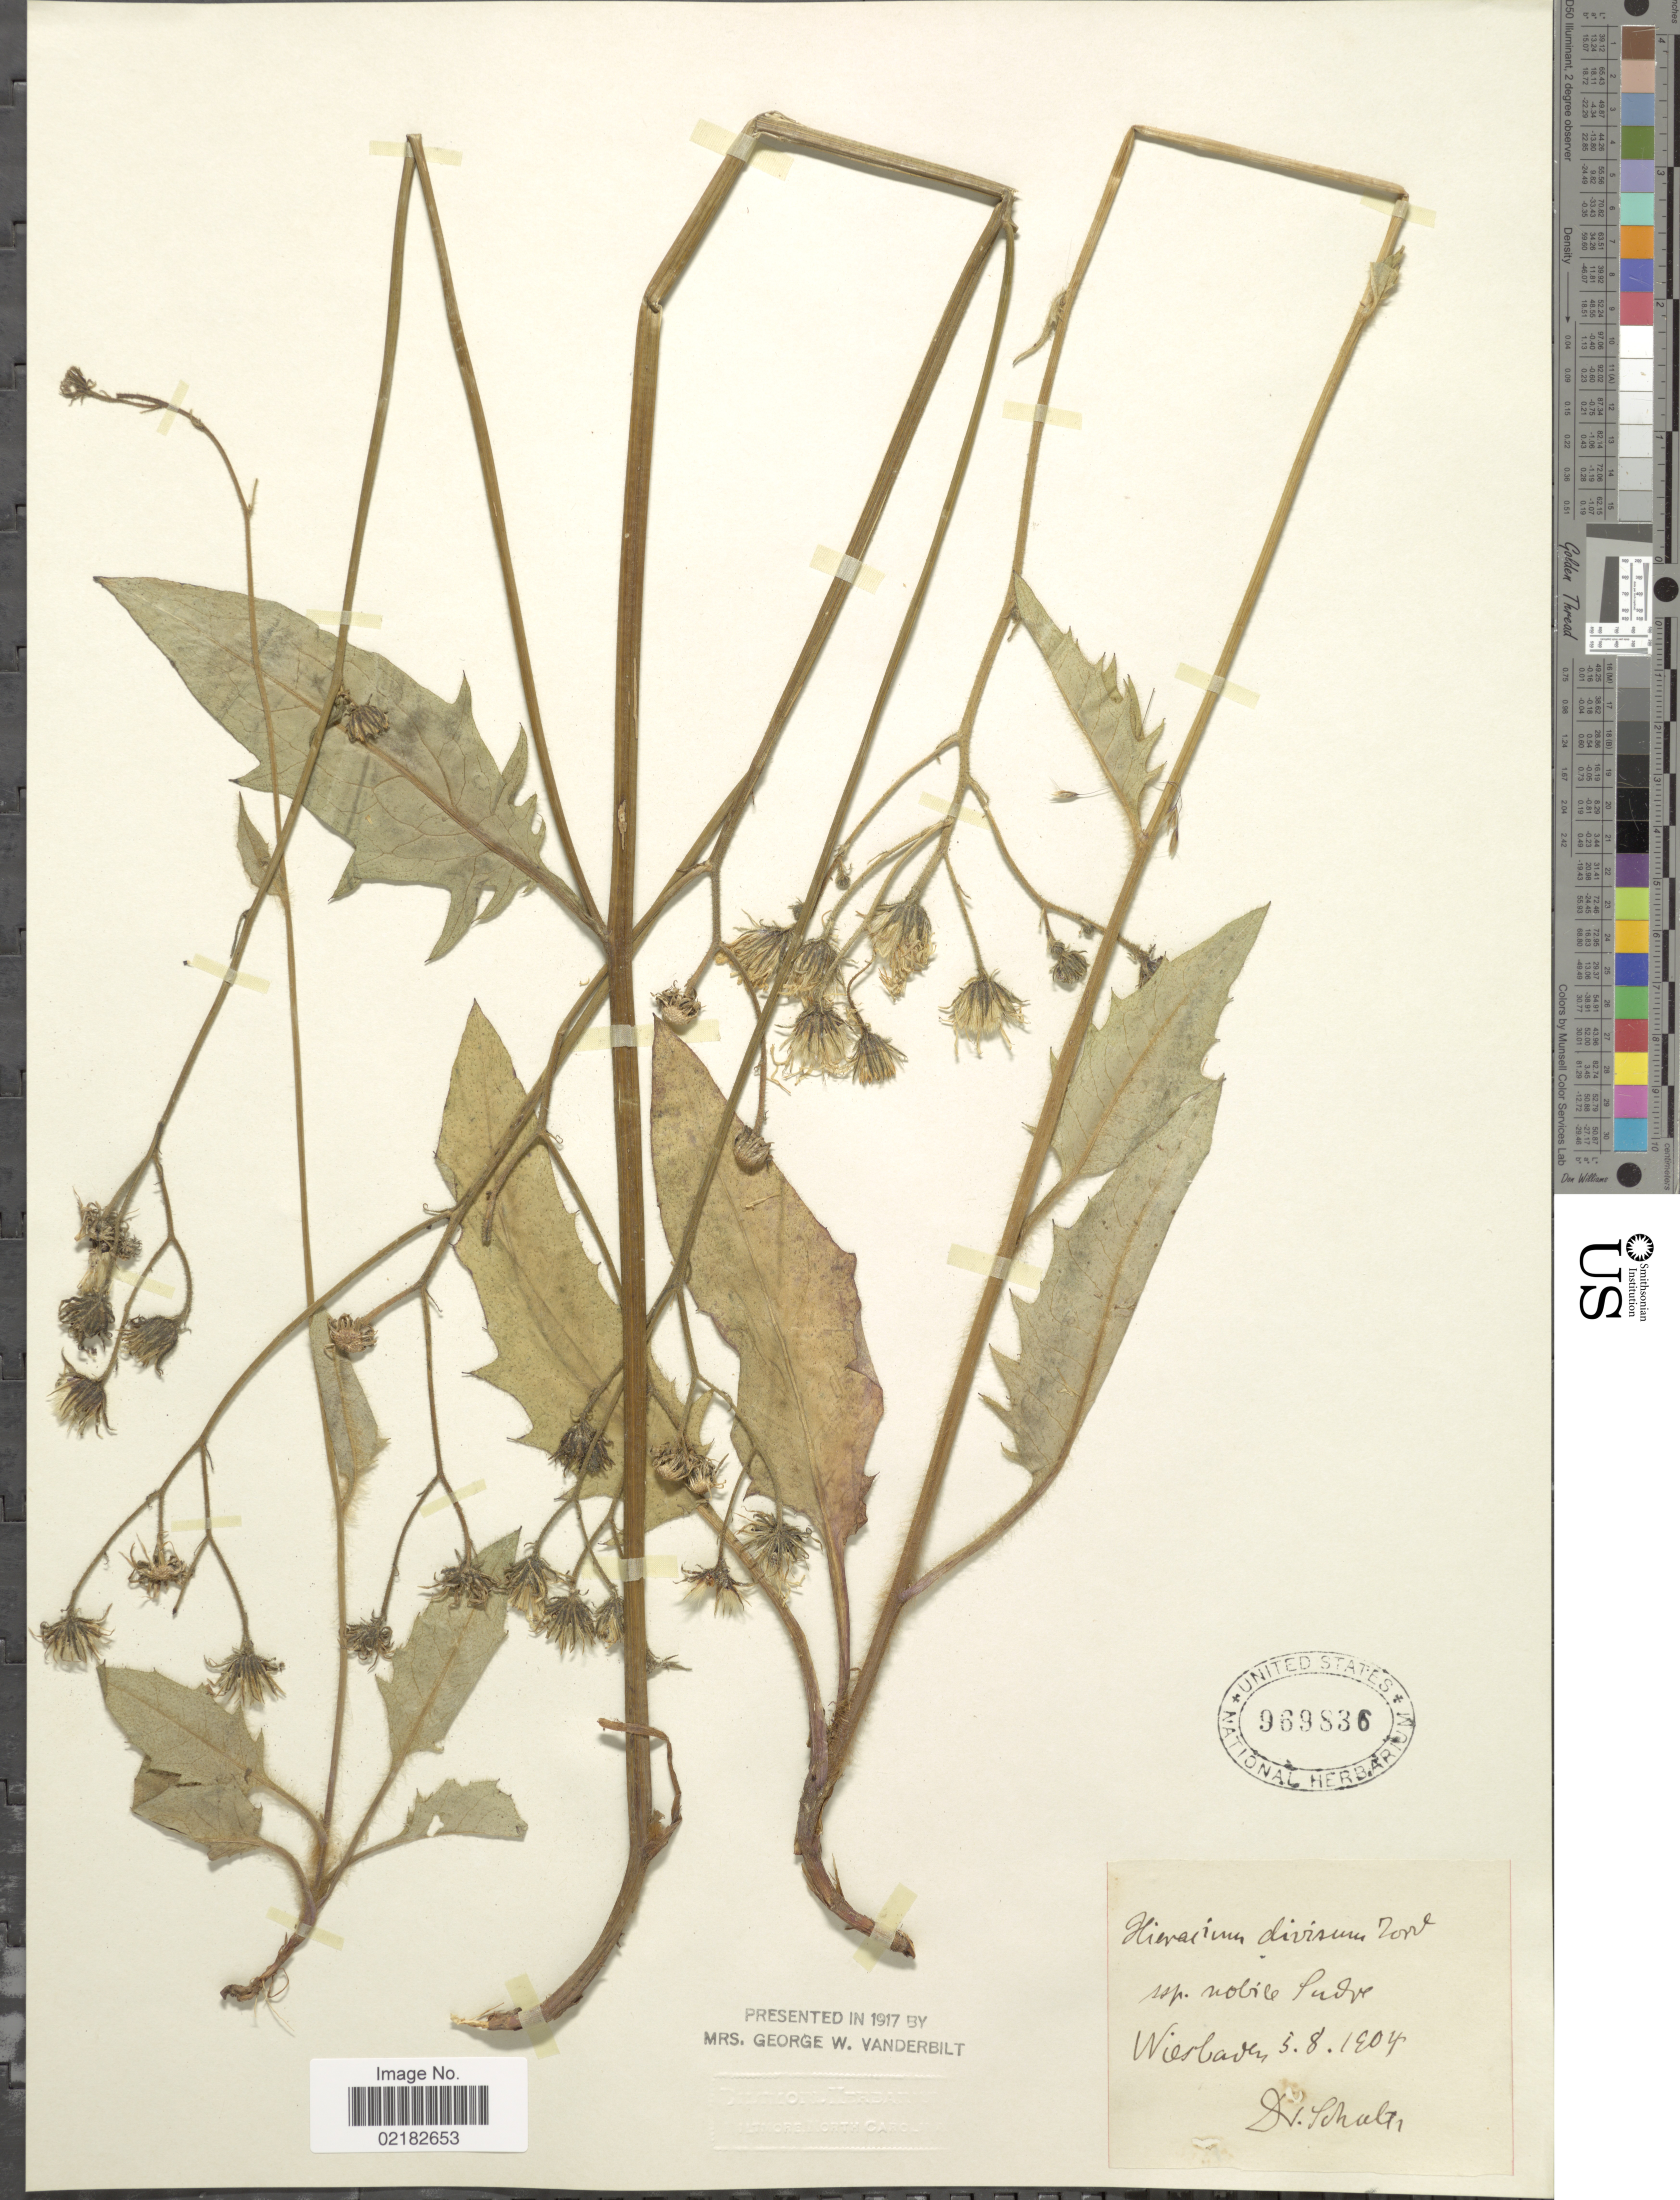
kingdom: Plantae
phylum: Tracheophyta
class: Magnoliopsida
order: Asterales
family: Asteraceae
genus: Hieracium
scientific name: Hieracium maculosum subsp. divisum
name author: (Jord.) Zahn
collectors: Schultz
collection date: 1904-08-05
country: Germany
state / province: Rhineland-Palatinate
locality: Wiesbaden [interpreted]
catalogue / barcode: US 969836